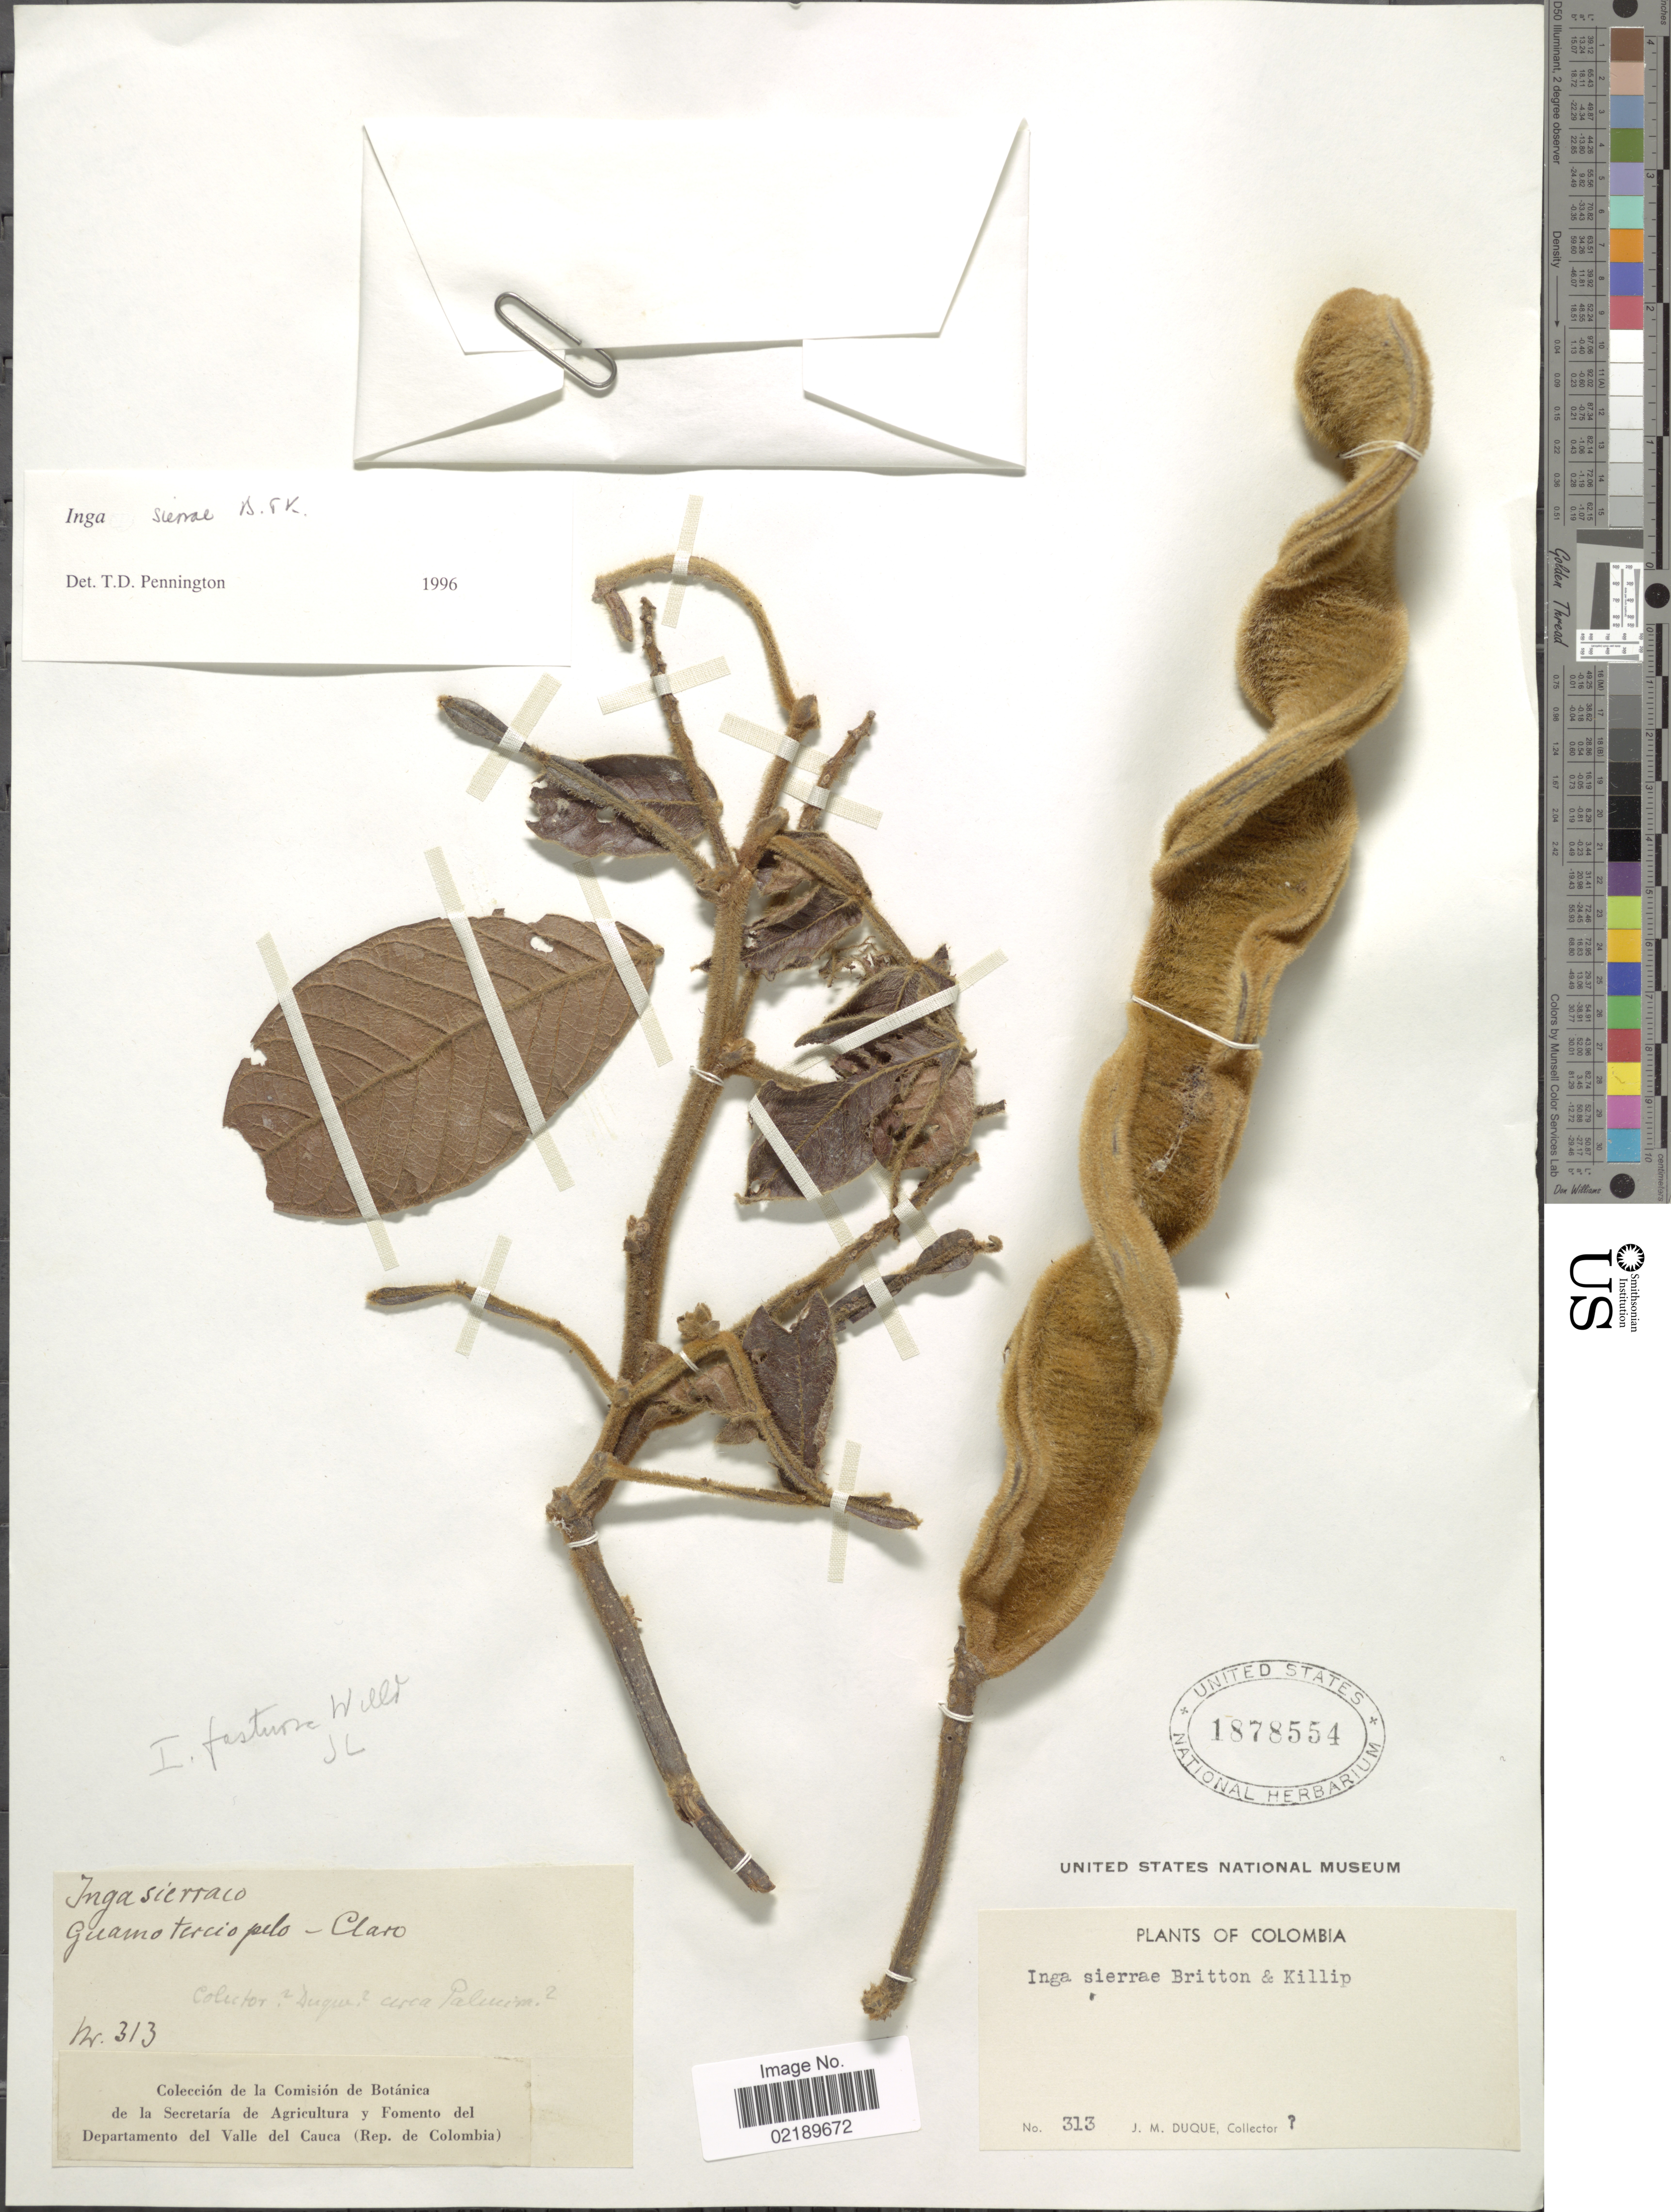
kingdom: Plantae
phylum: Tracheophyta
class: Magnoliopsida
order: Fabales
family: Fabaceae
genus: Inga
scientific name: Inga sierrae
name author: Britton & Killip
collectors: J. Duque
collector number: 313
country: Colombia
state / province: Valle del Cauca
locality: Colección de la Comisión de Botánica de la Secretaría de Agricultura y Fomento del Departamento del Valle del Cauca (Rep. de Colombia)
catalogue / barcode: US 1878554